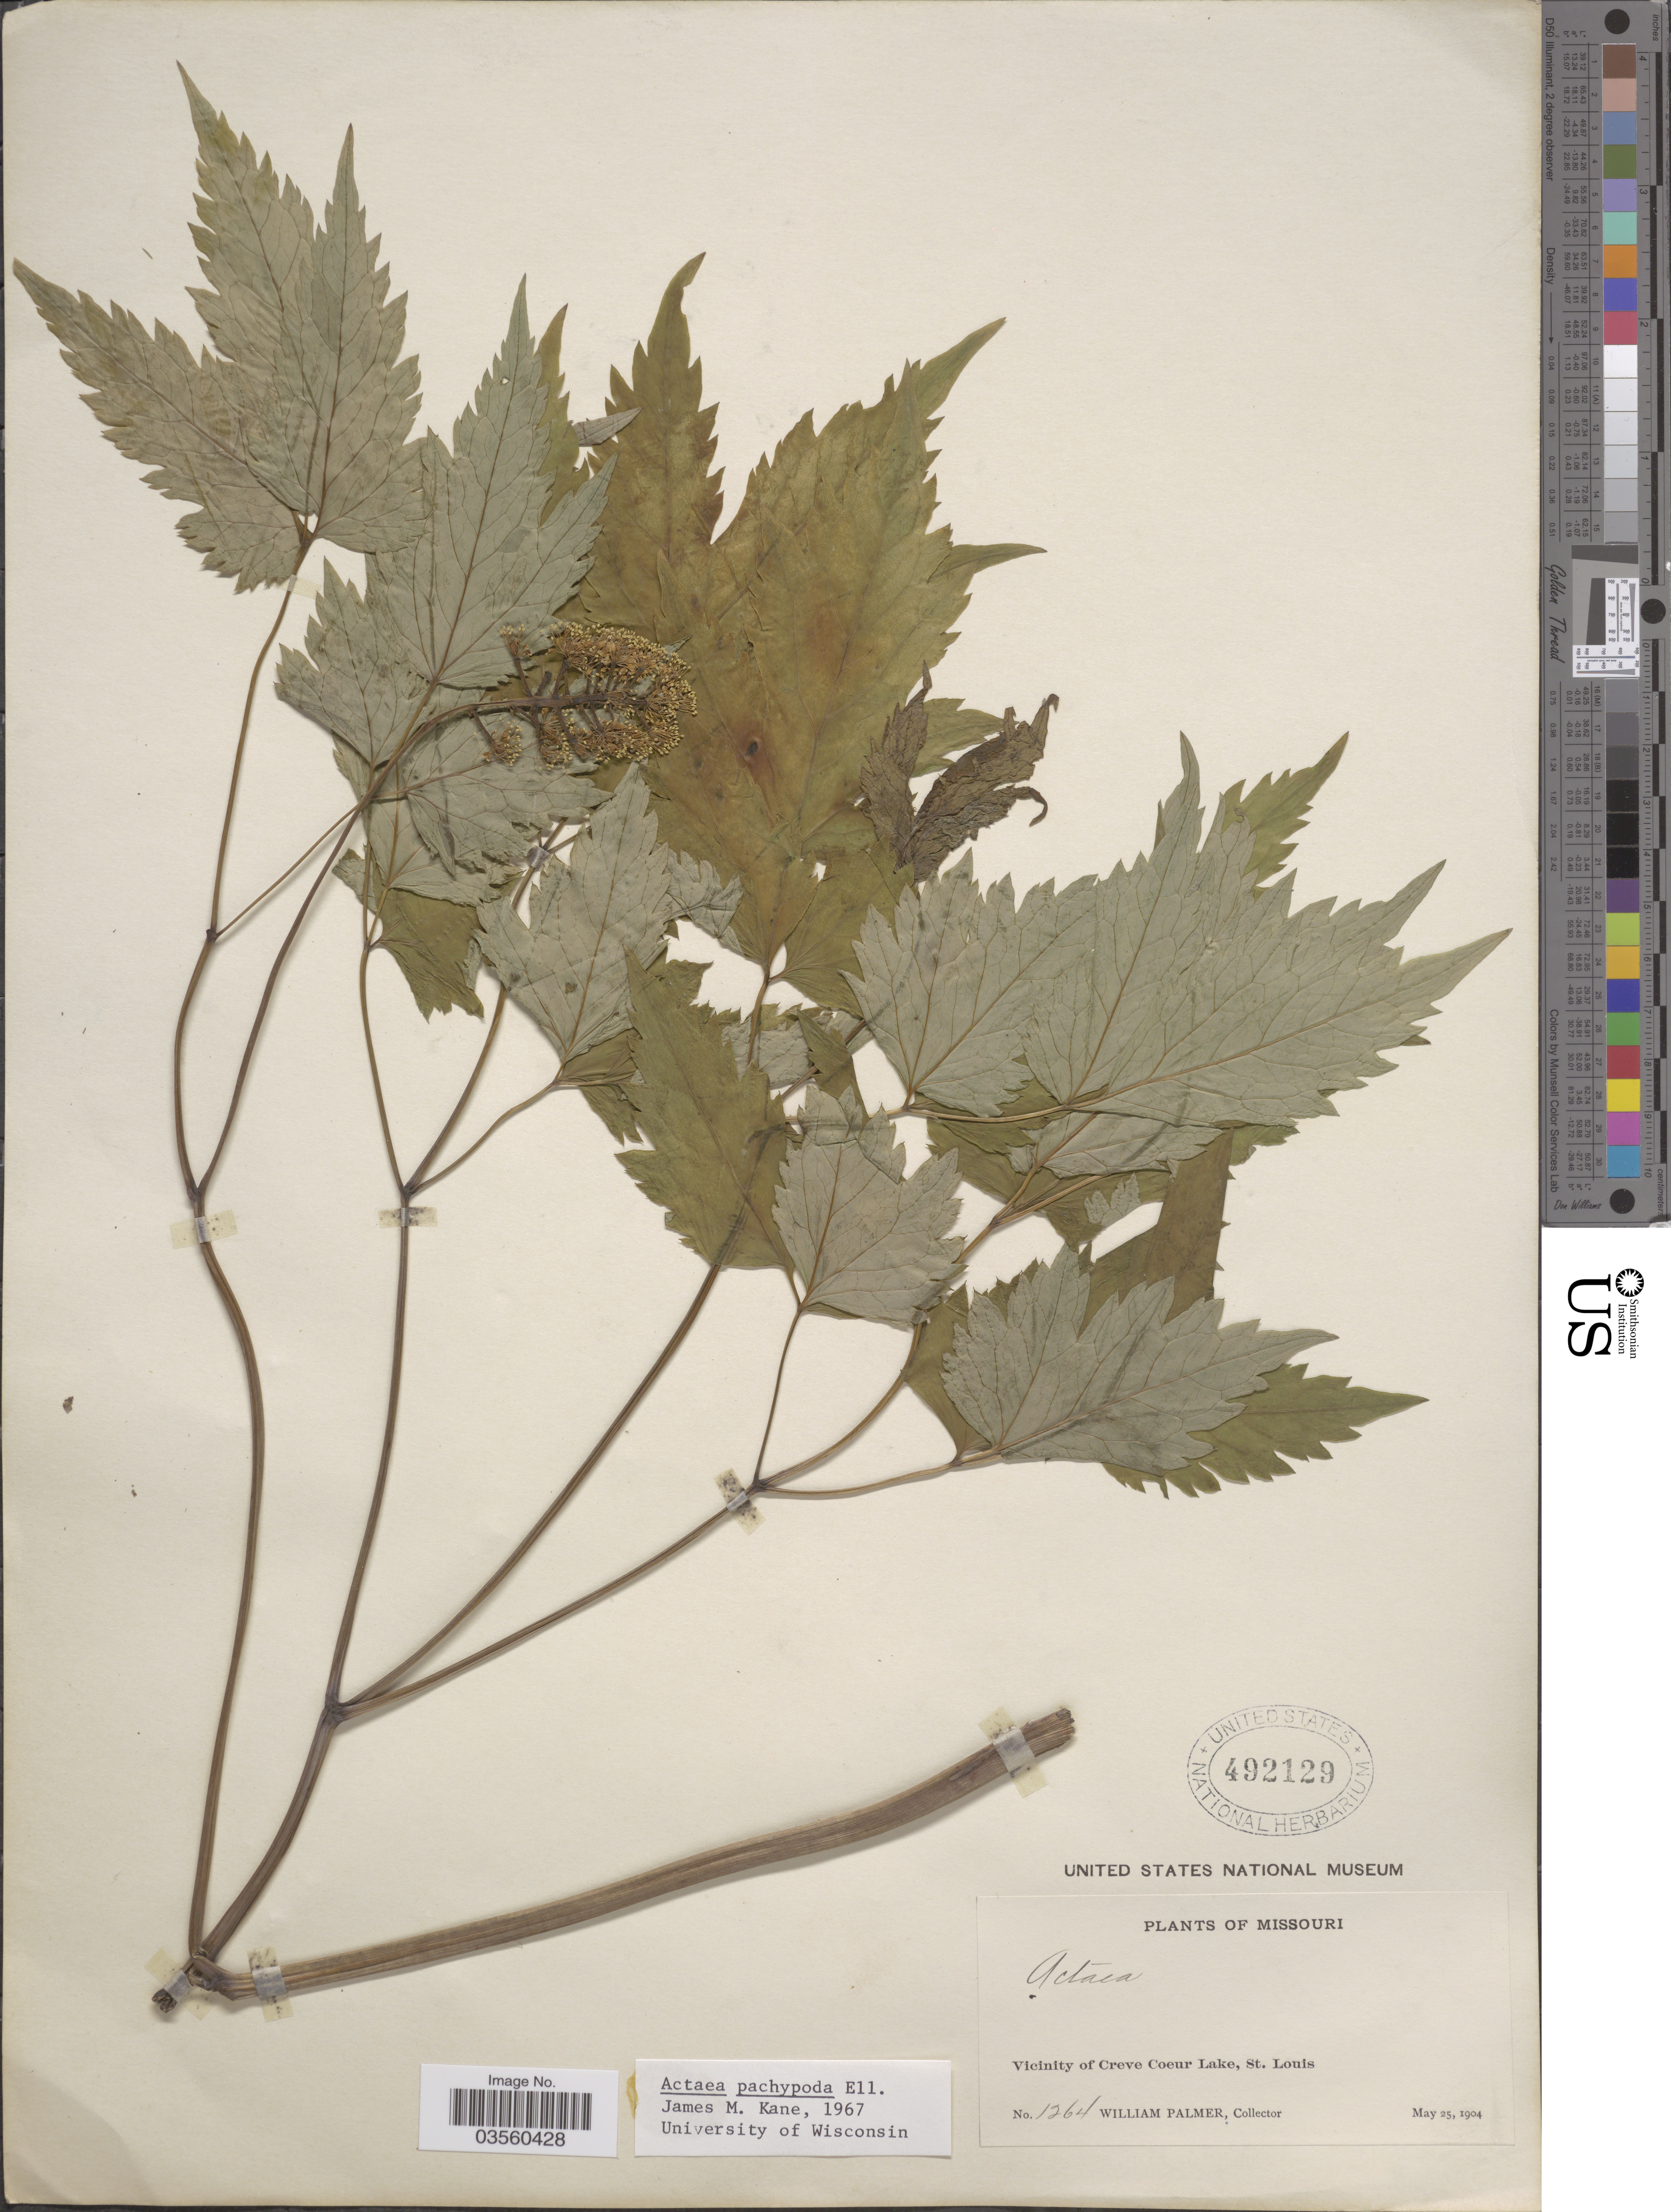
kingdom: Plantae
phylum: Tracheophyta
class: Magnoliopsida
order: Ranunculales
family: Ranunculaceae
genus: Actaea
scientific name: Actaea pachypoda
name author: Elliott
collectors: W. Palmer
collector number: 1264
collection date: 1904-05-25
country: United States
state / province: Missouri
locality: Vicinity of Creve Coeur Lake, St. Louis.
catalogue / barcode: US 492129